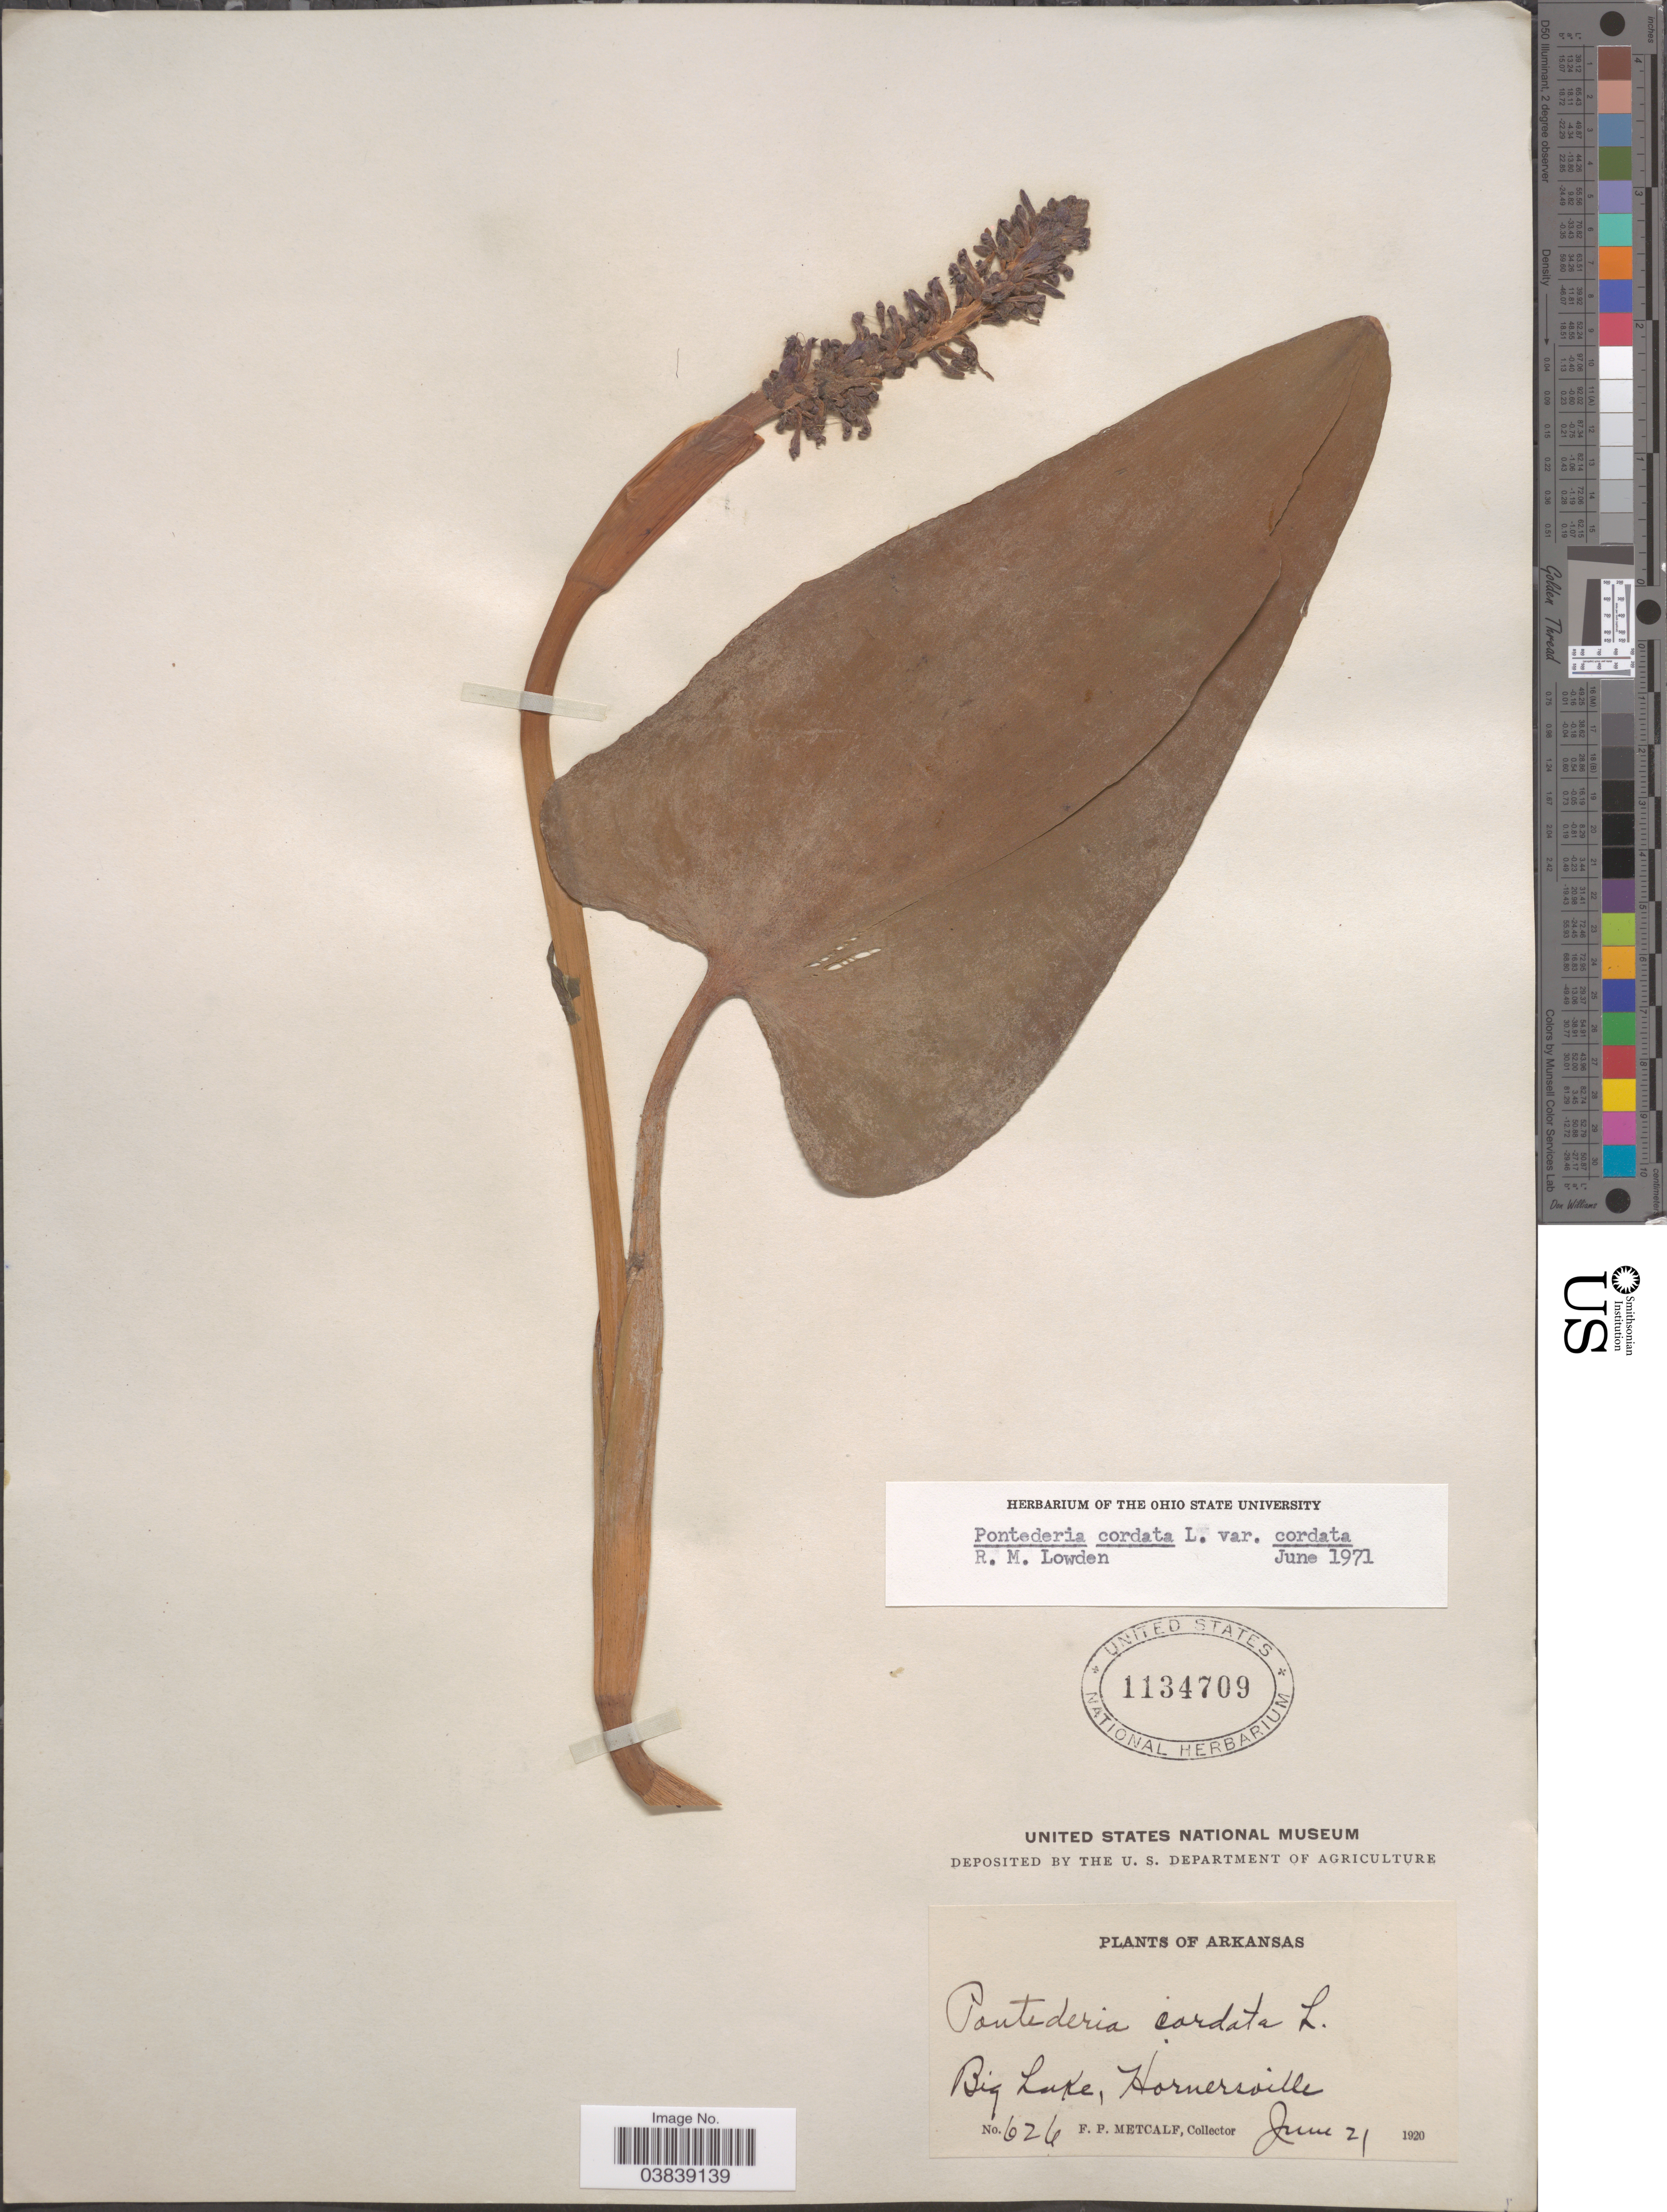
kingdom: Plantae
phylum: Tracheophyta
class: Liliopsida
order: Commelinales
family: Pontederiaceae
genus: Pontederia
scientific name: Pontederia cordata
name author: L.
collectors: F. Metcalf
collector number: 626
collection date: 1920-06-21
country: United States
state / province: Arkansas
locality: Big Lake, Hornersville.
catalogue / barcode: US 1134709